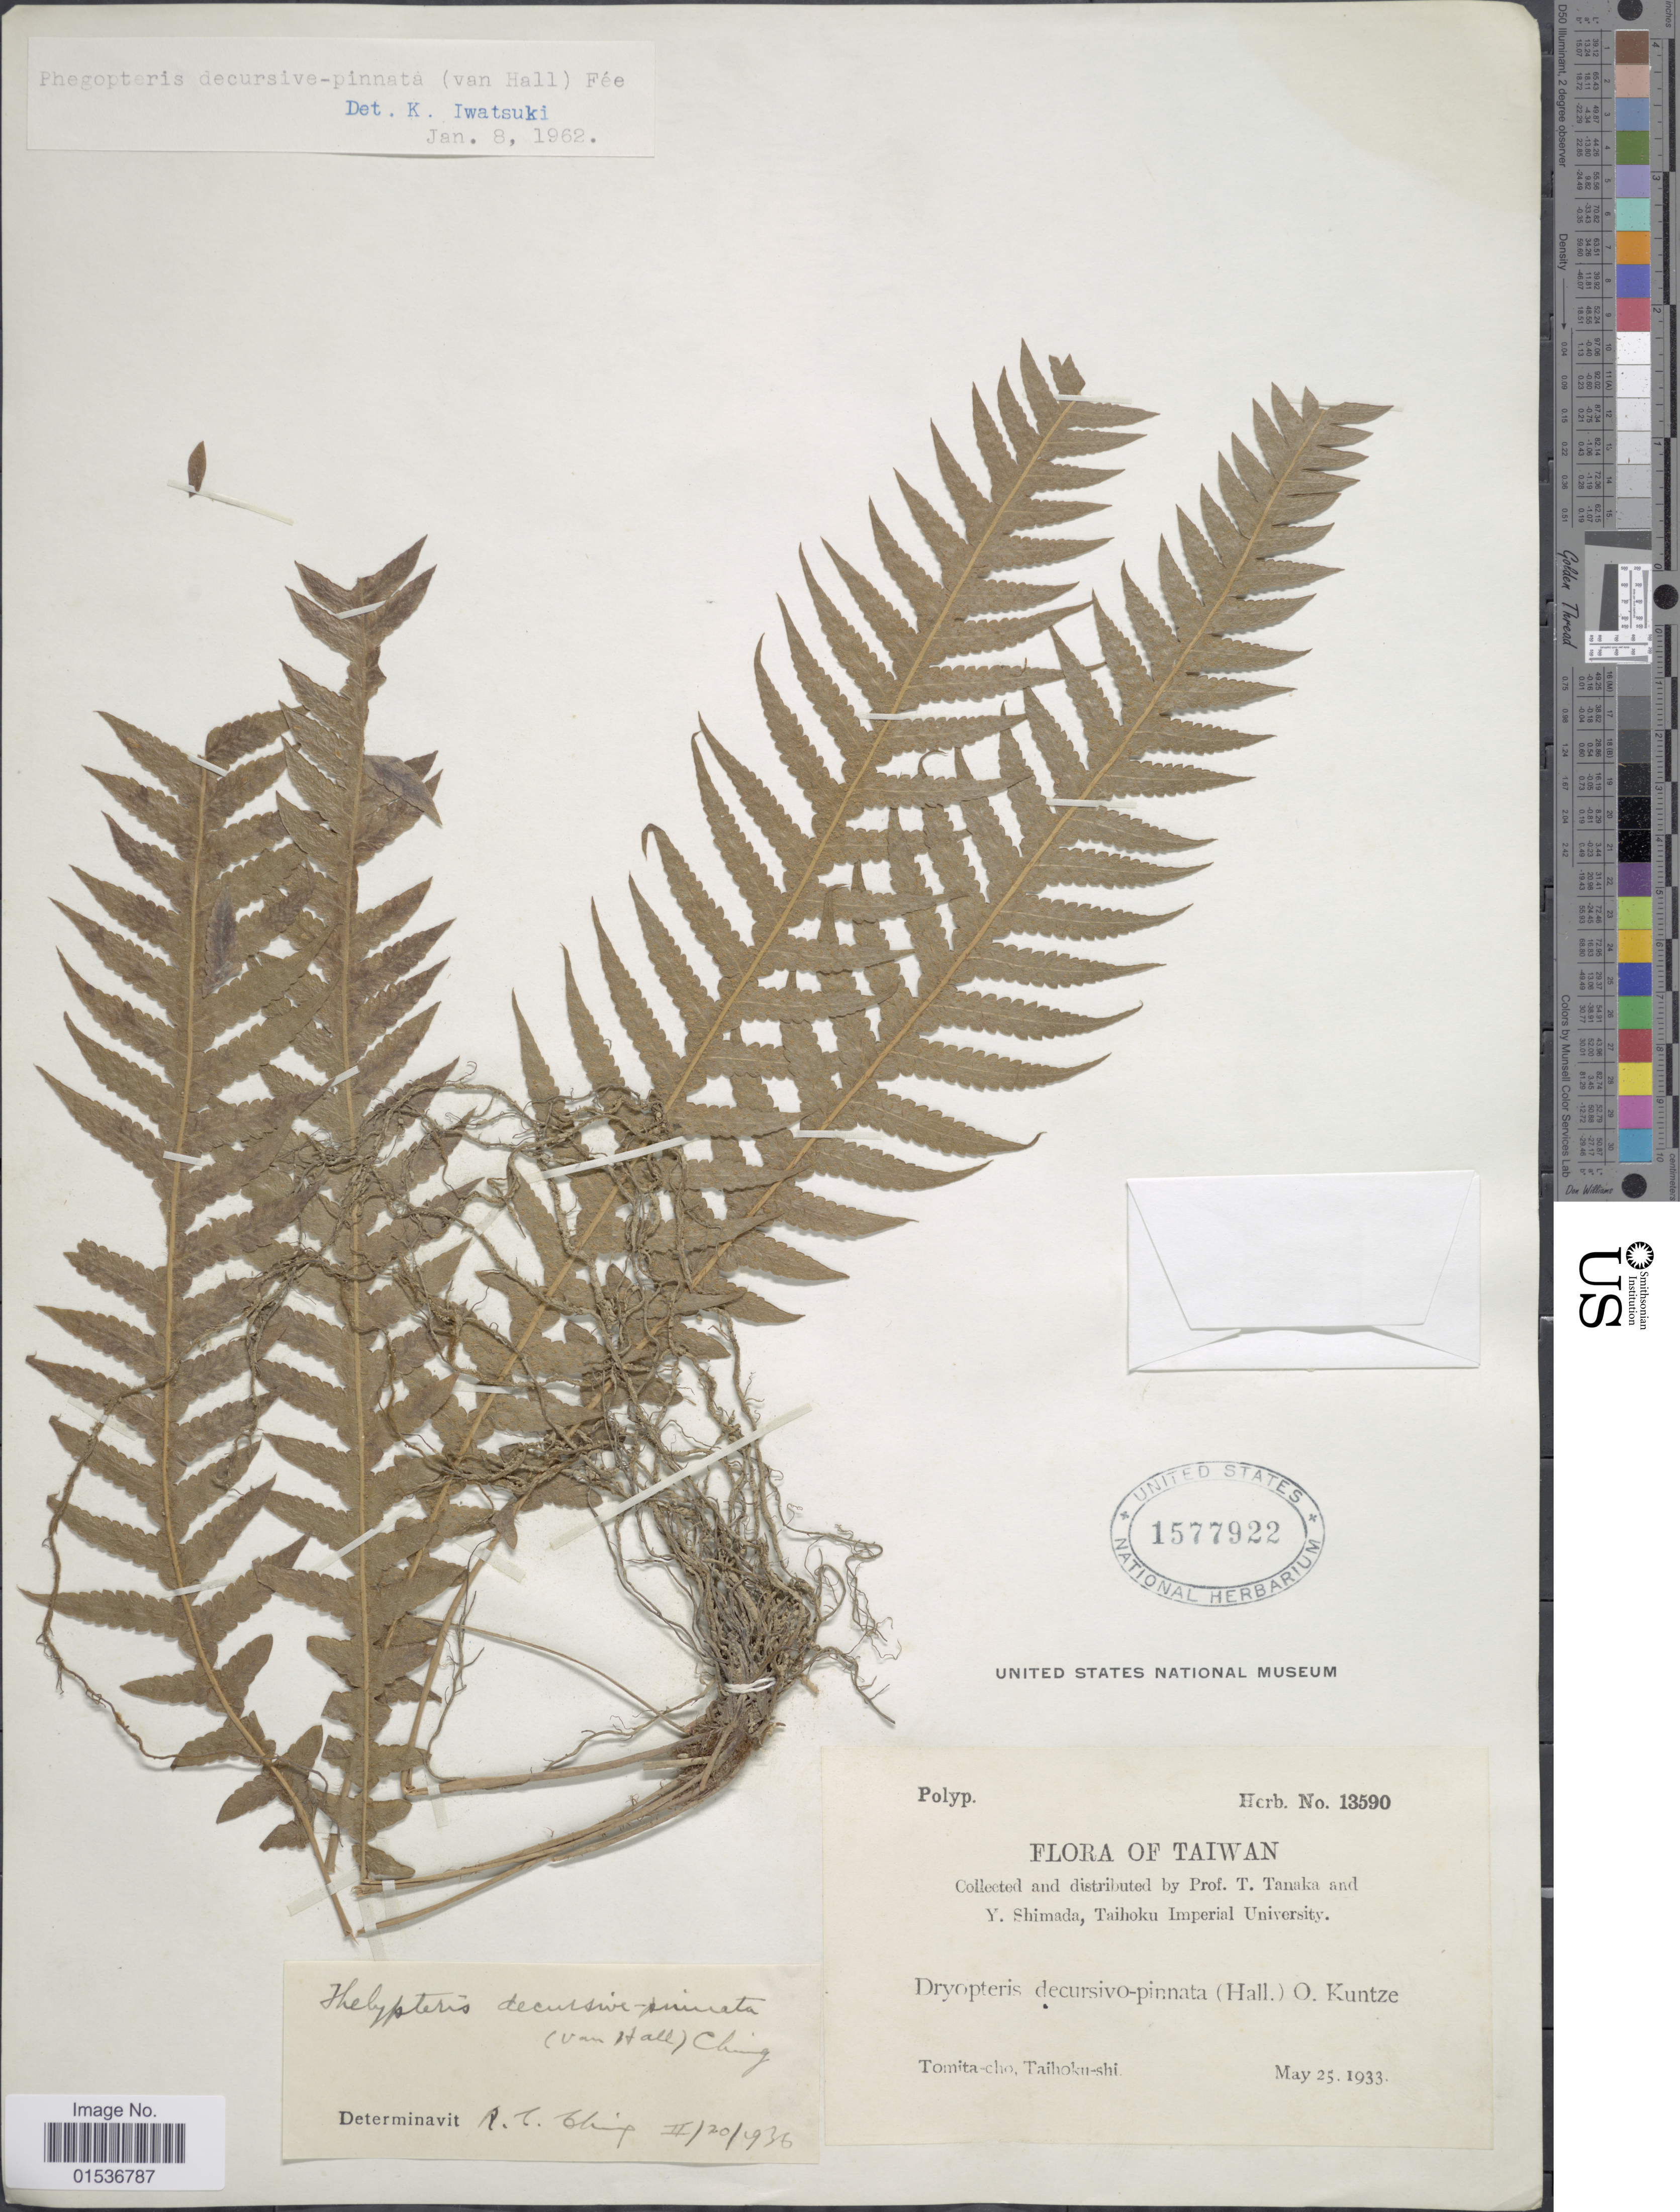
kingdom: Plantae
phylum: Tracheophyta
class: Polypodiopsida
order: Polypodiales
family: Thelypteridaceae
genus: Phegopteris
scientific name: Phegopteris decursivepinnata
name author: (H.C. Hall) Fée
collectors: T. Tanaka & Y. Shimada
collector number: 13590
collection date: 1933-05-25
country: Taiwan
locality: Tomita-cho, Taihoku-shi.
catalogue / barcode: US 1577922